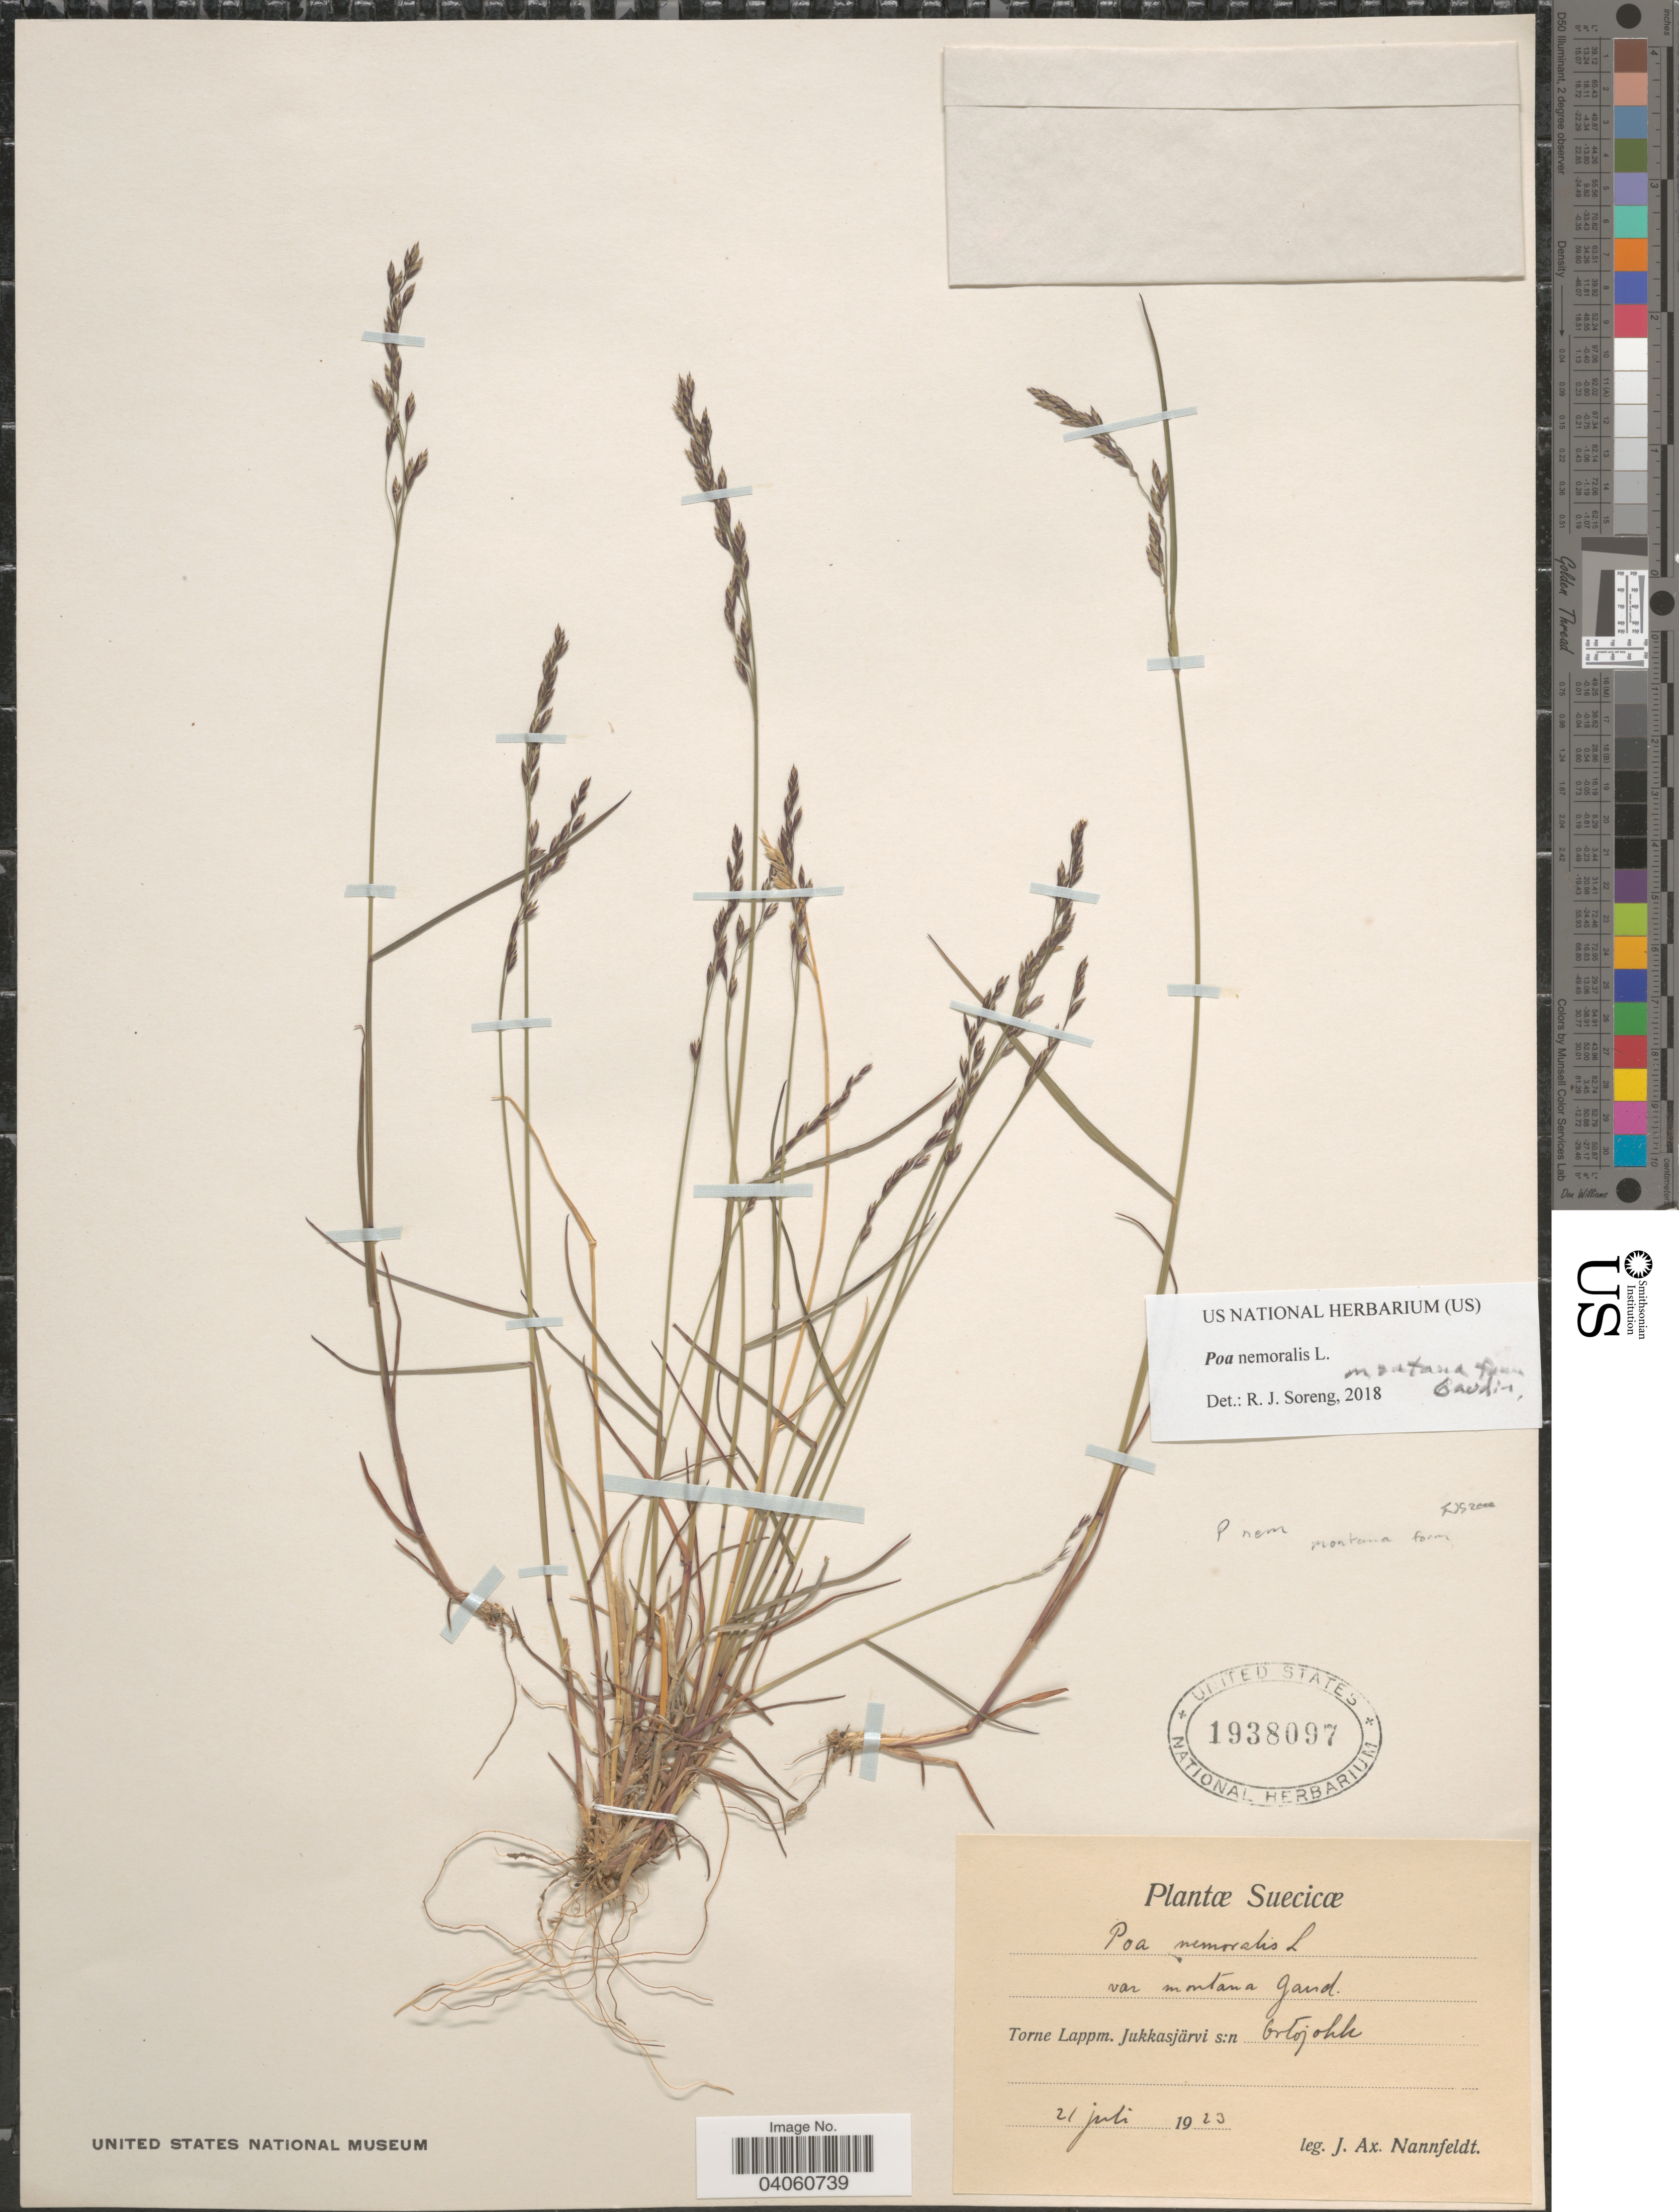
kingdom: Plantae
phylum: Tracheophyta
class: Liliopsida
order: Poales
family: Poaceae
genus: Poa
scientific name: Poa nemoralis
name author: L.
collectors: J. Nannfeldt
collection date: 1923-07-21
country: Sweden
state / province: Norrbotten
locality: Suecicæ. Torne Lappm. Jukkasjärvi s:n. Ortojokk.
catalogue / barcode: US 1938097